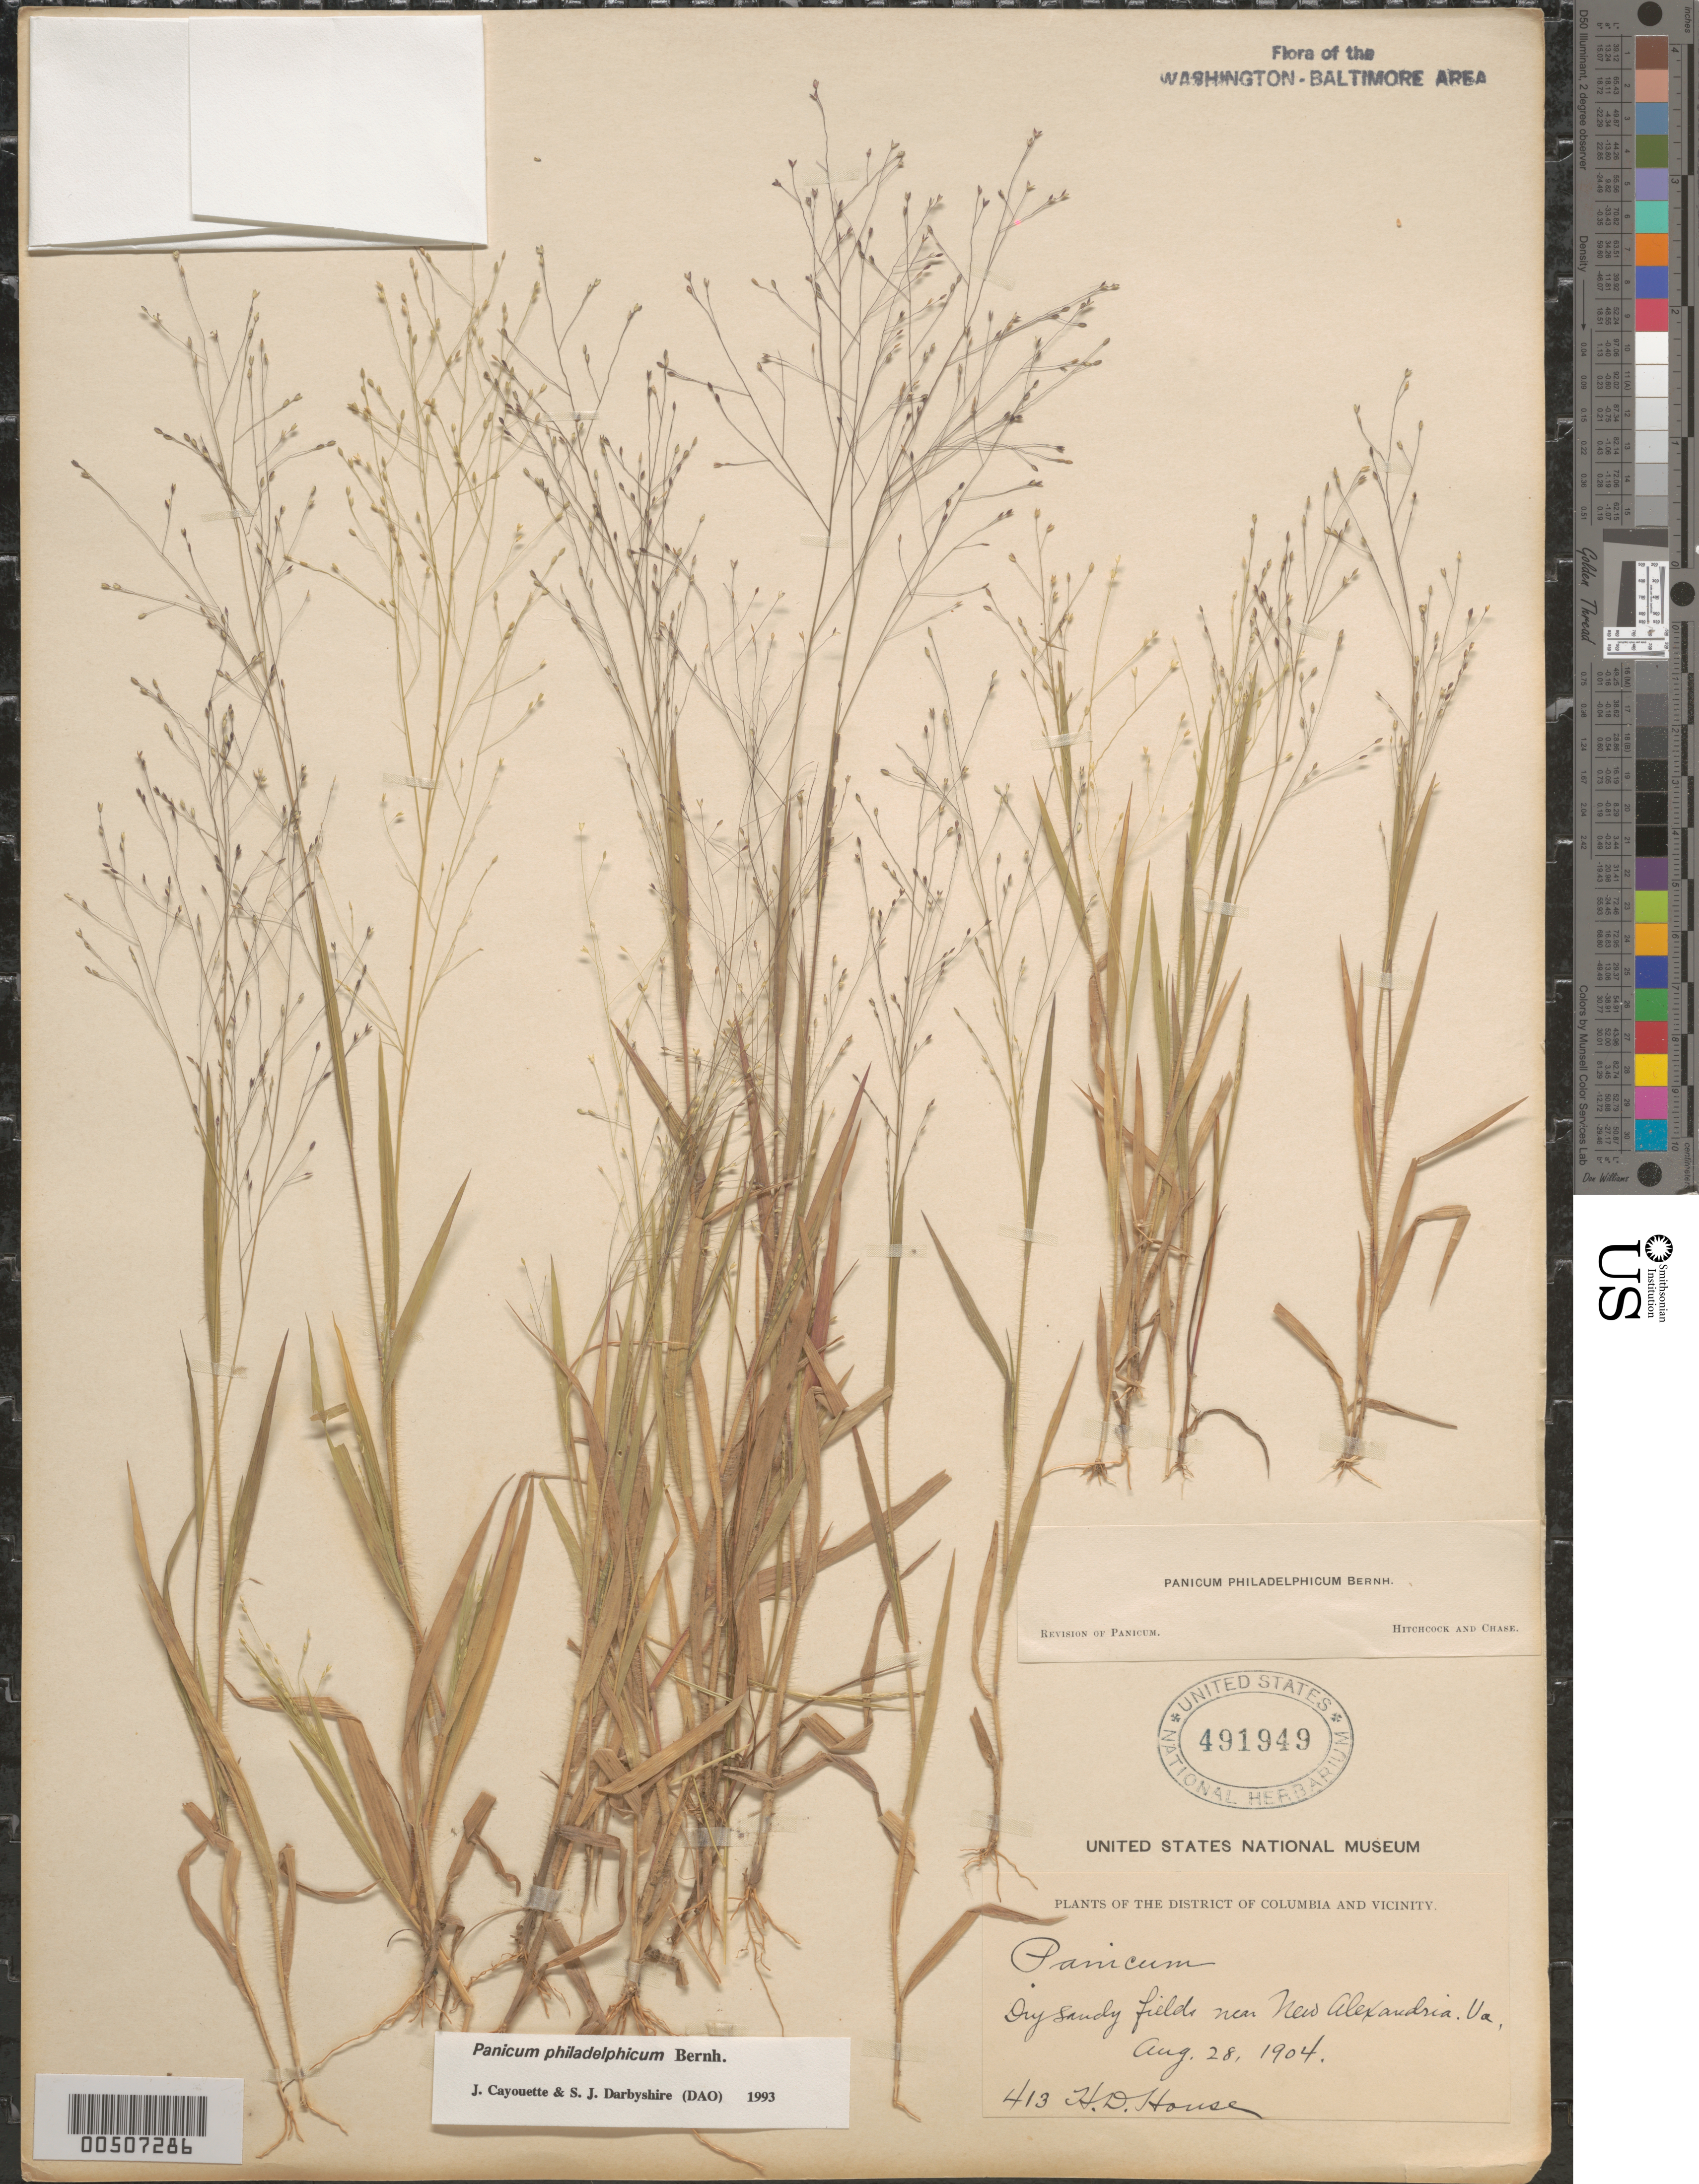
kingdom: Plantae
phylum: Tracheophyta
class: Liliopsida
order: Poales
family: Poaceae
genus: Panicum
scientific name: Panicum philadelphicum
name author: Bernh. ex Trin.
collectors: H. D. House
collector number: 413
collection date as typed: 28 Aug 1904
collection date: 1904-08-28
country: United States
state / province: Virginia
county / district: Fairfax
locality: Near Alexandria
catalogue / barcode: US 491949